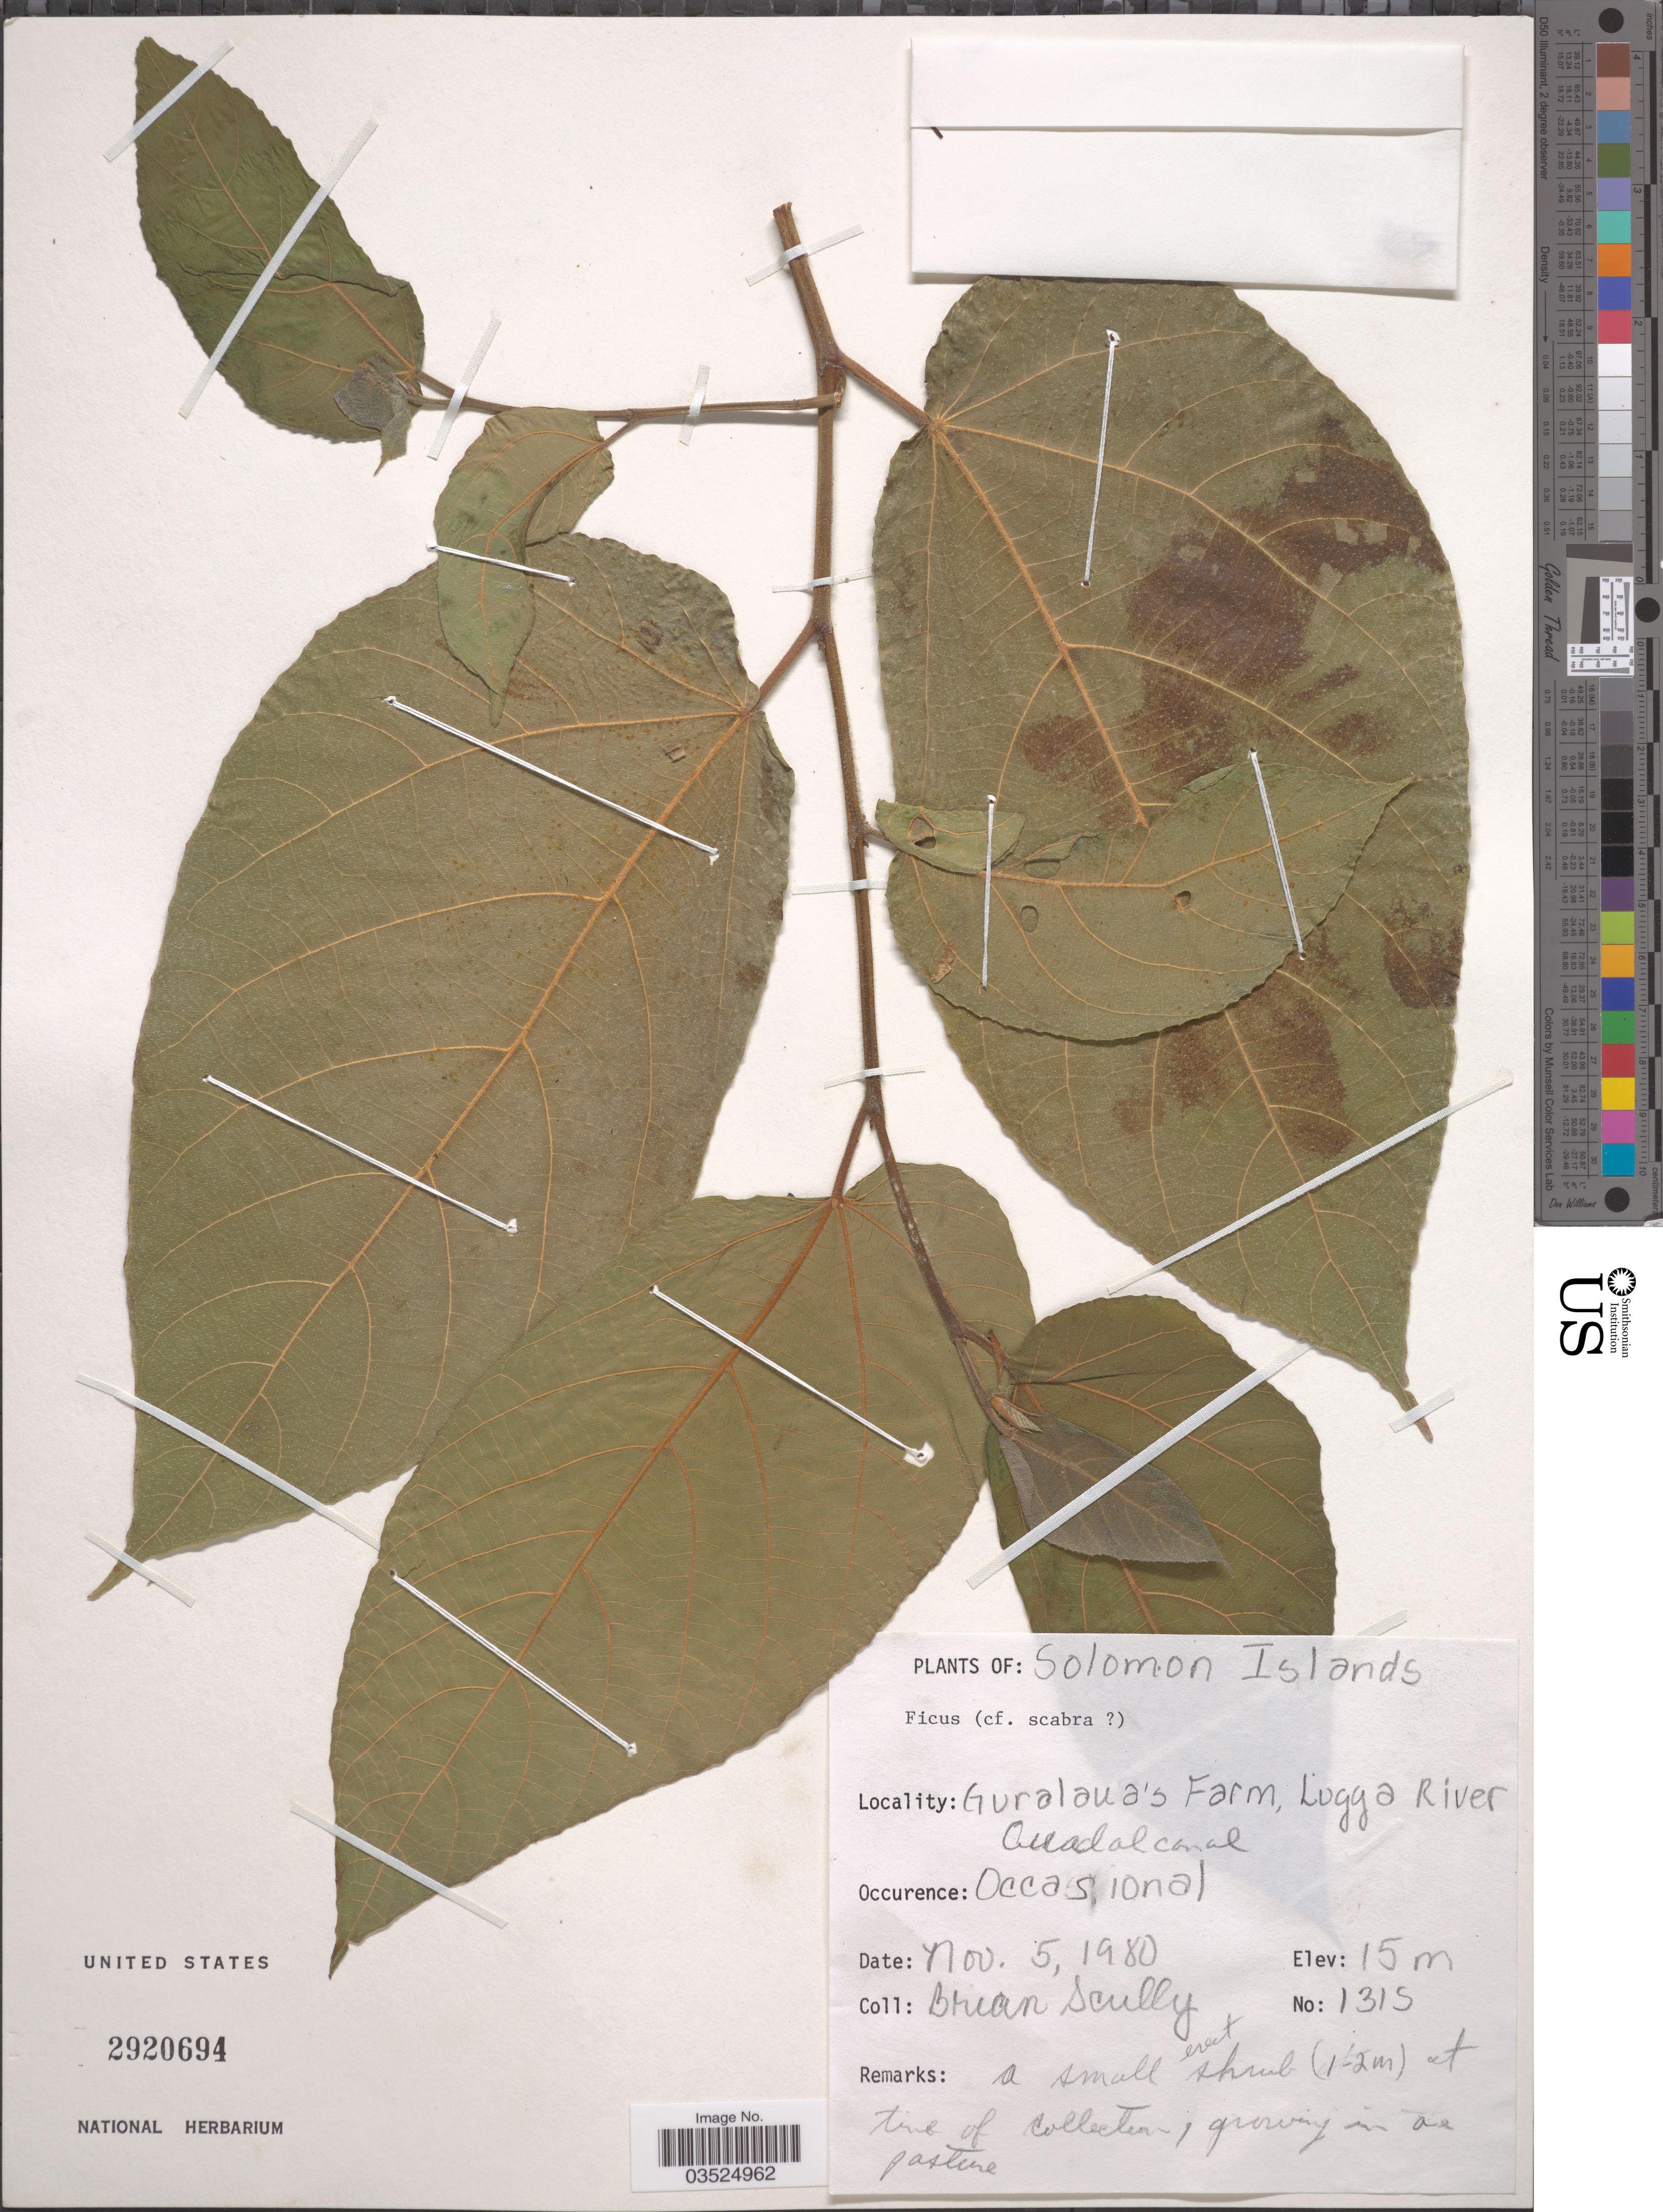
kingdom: Plantae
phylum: Tracheophyta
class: Magnoliopsida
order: Rosales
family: Moraceae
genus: Ficus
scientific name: Ficus sp.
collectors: B. Scully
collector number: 1315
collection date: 1980-11-05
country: Solomon Islands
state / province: Solomon Islands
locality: Guralaua's Farm, Lugga River. Guadalcanal.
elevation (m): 15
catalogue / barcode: US 2920694